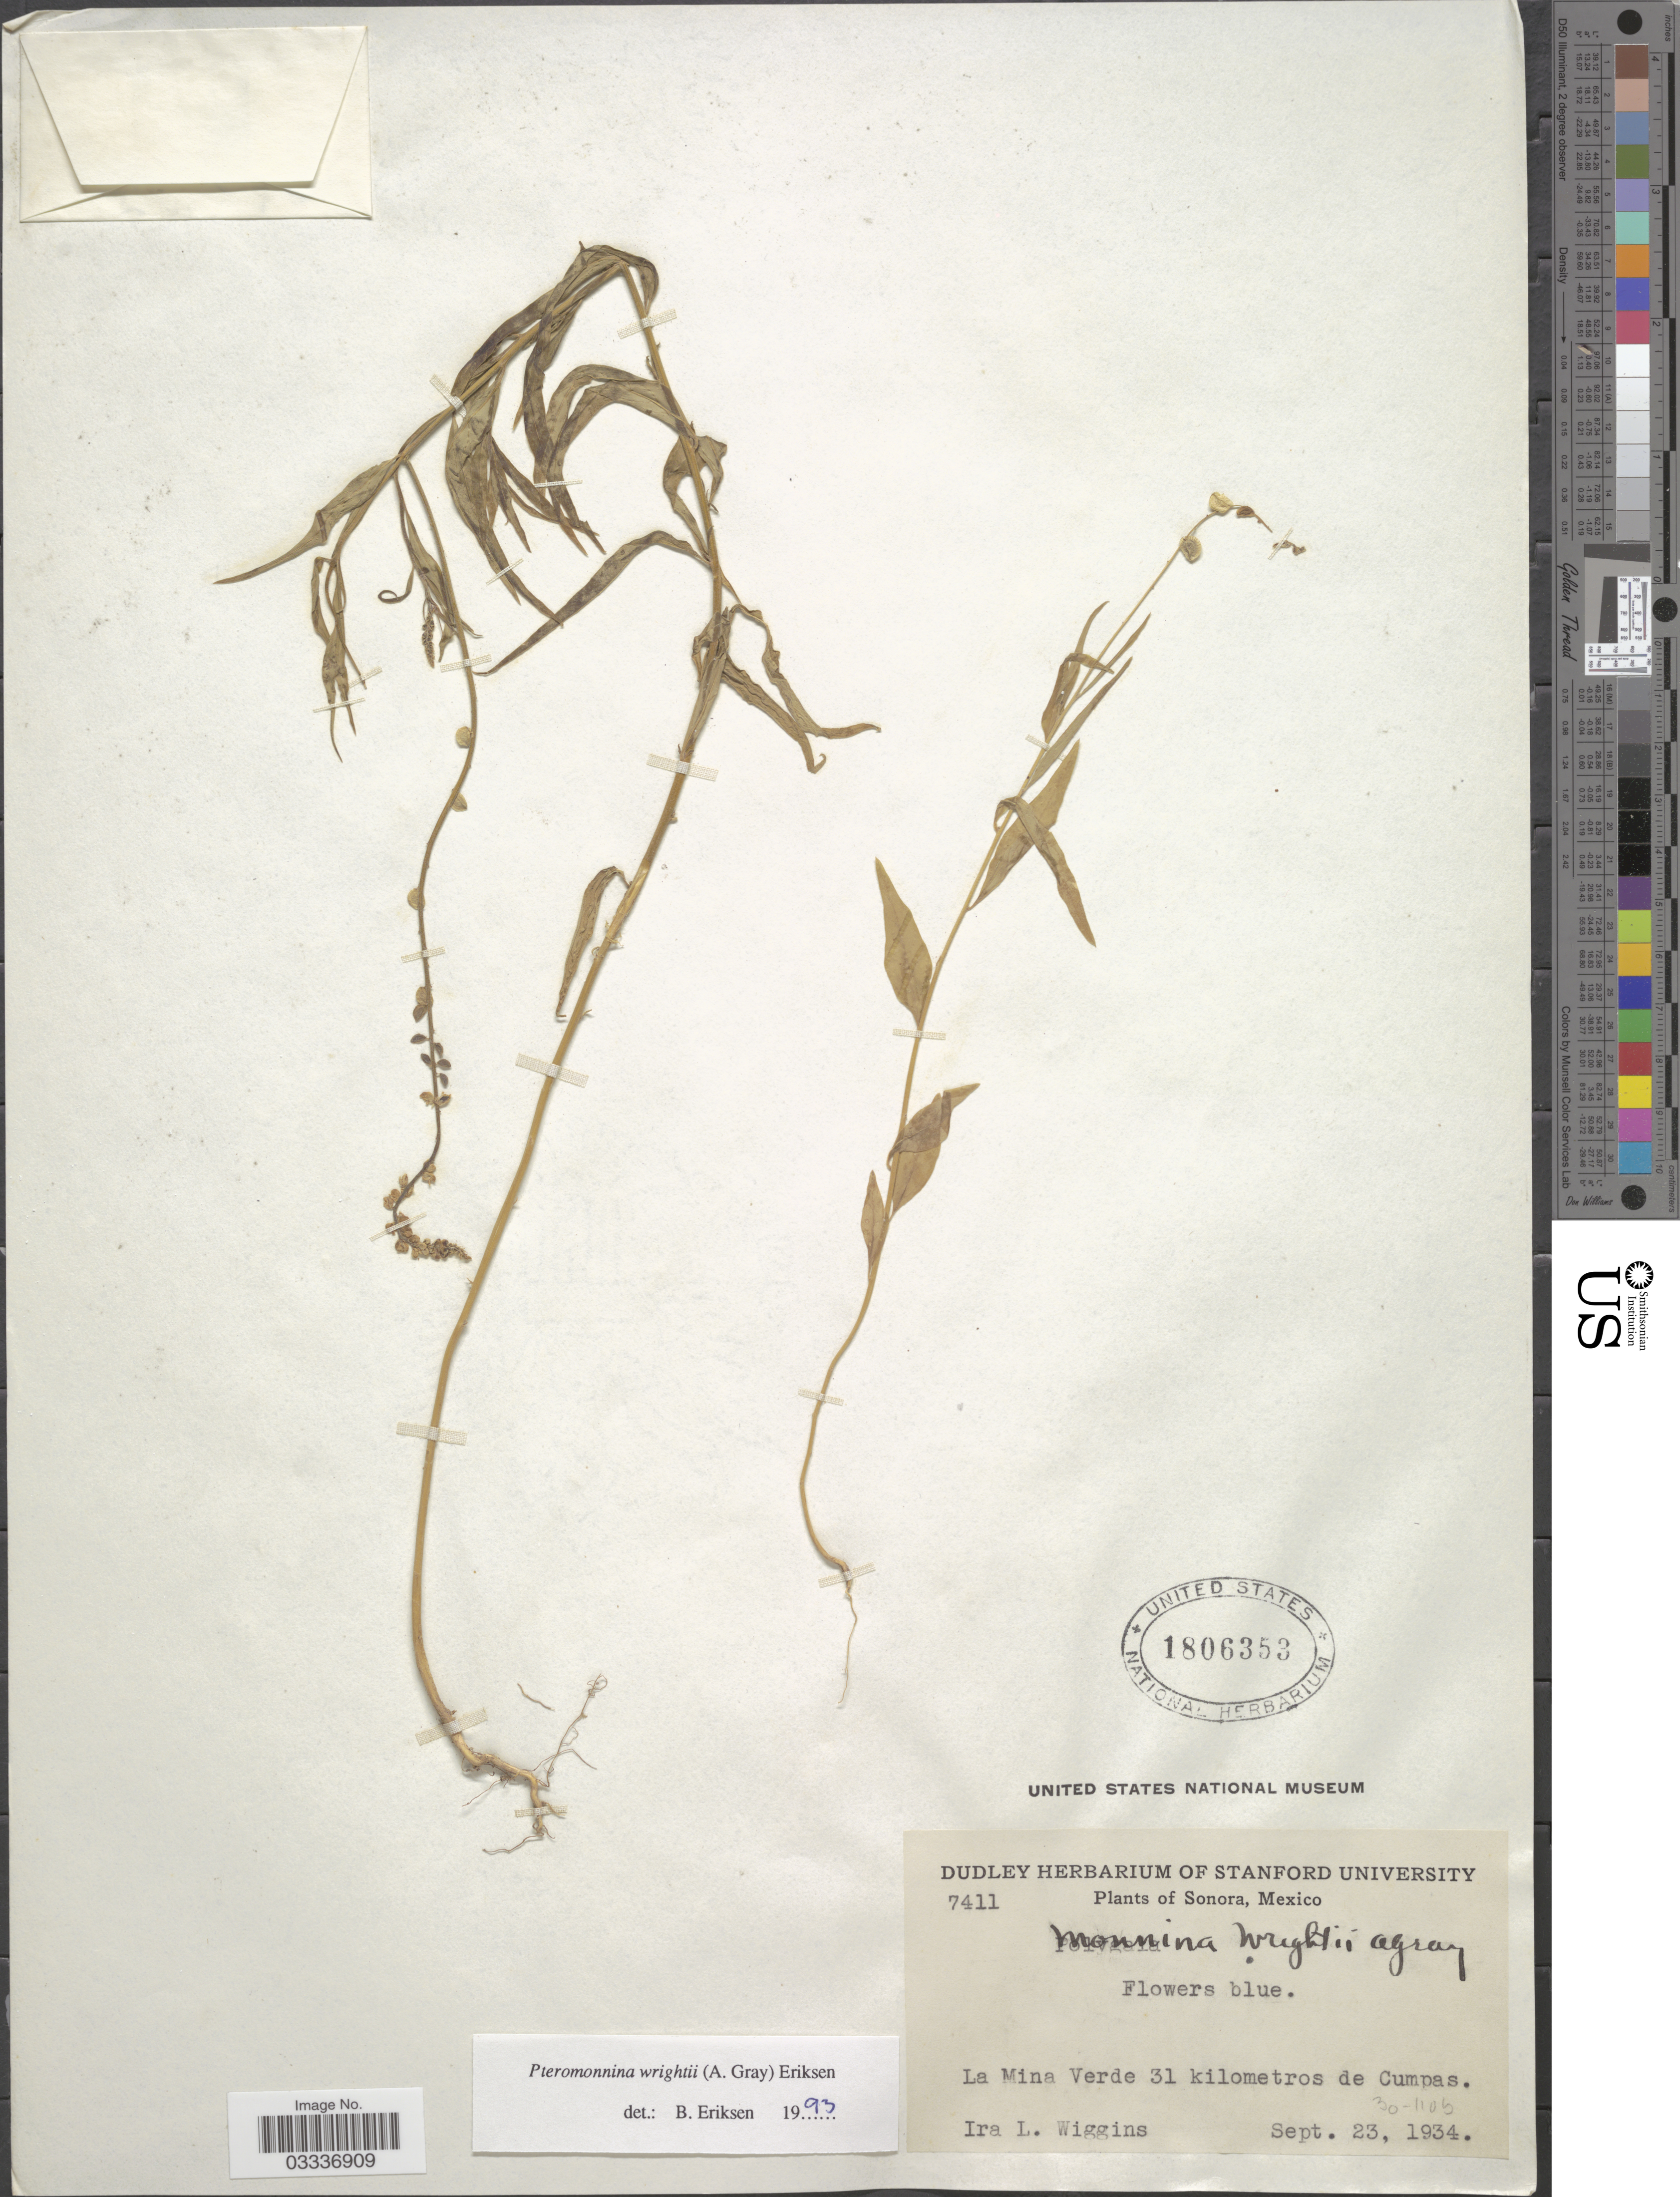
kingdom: Plantae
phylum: Tracheophyta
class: Magnoliopsida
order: Fabales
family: Polygalaceae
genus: Monnina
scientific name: Monnina wrightii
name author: A. Gray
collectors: I. L. Wiggins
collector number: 7411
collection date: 1934-09-23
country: Mexico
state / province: Sonora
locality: La Mina Verde 31 kilometros de Cumpas.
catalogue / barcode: US 1806353